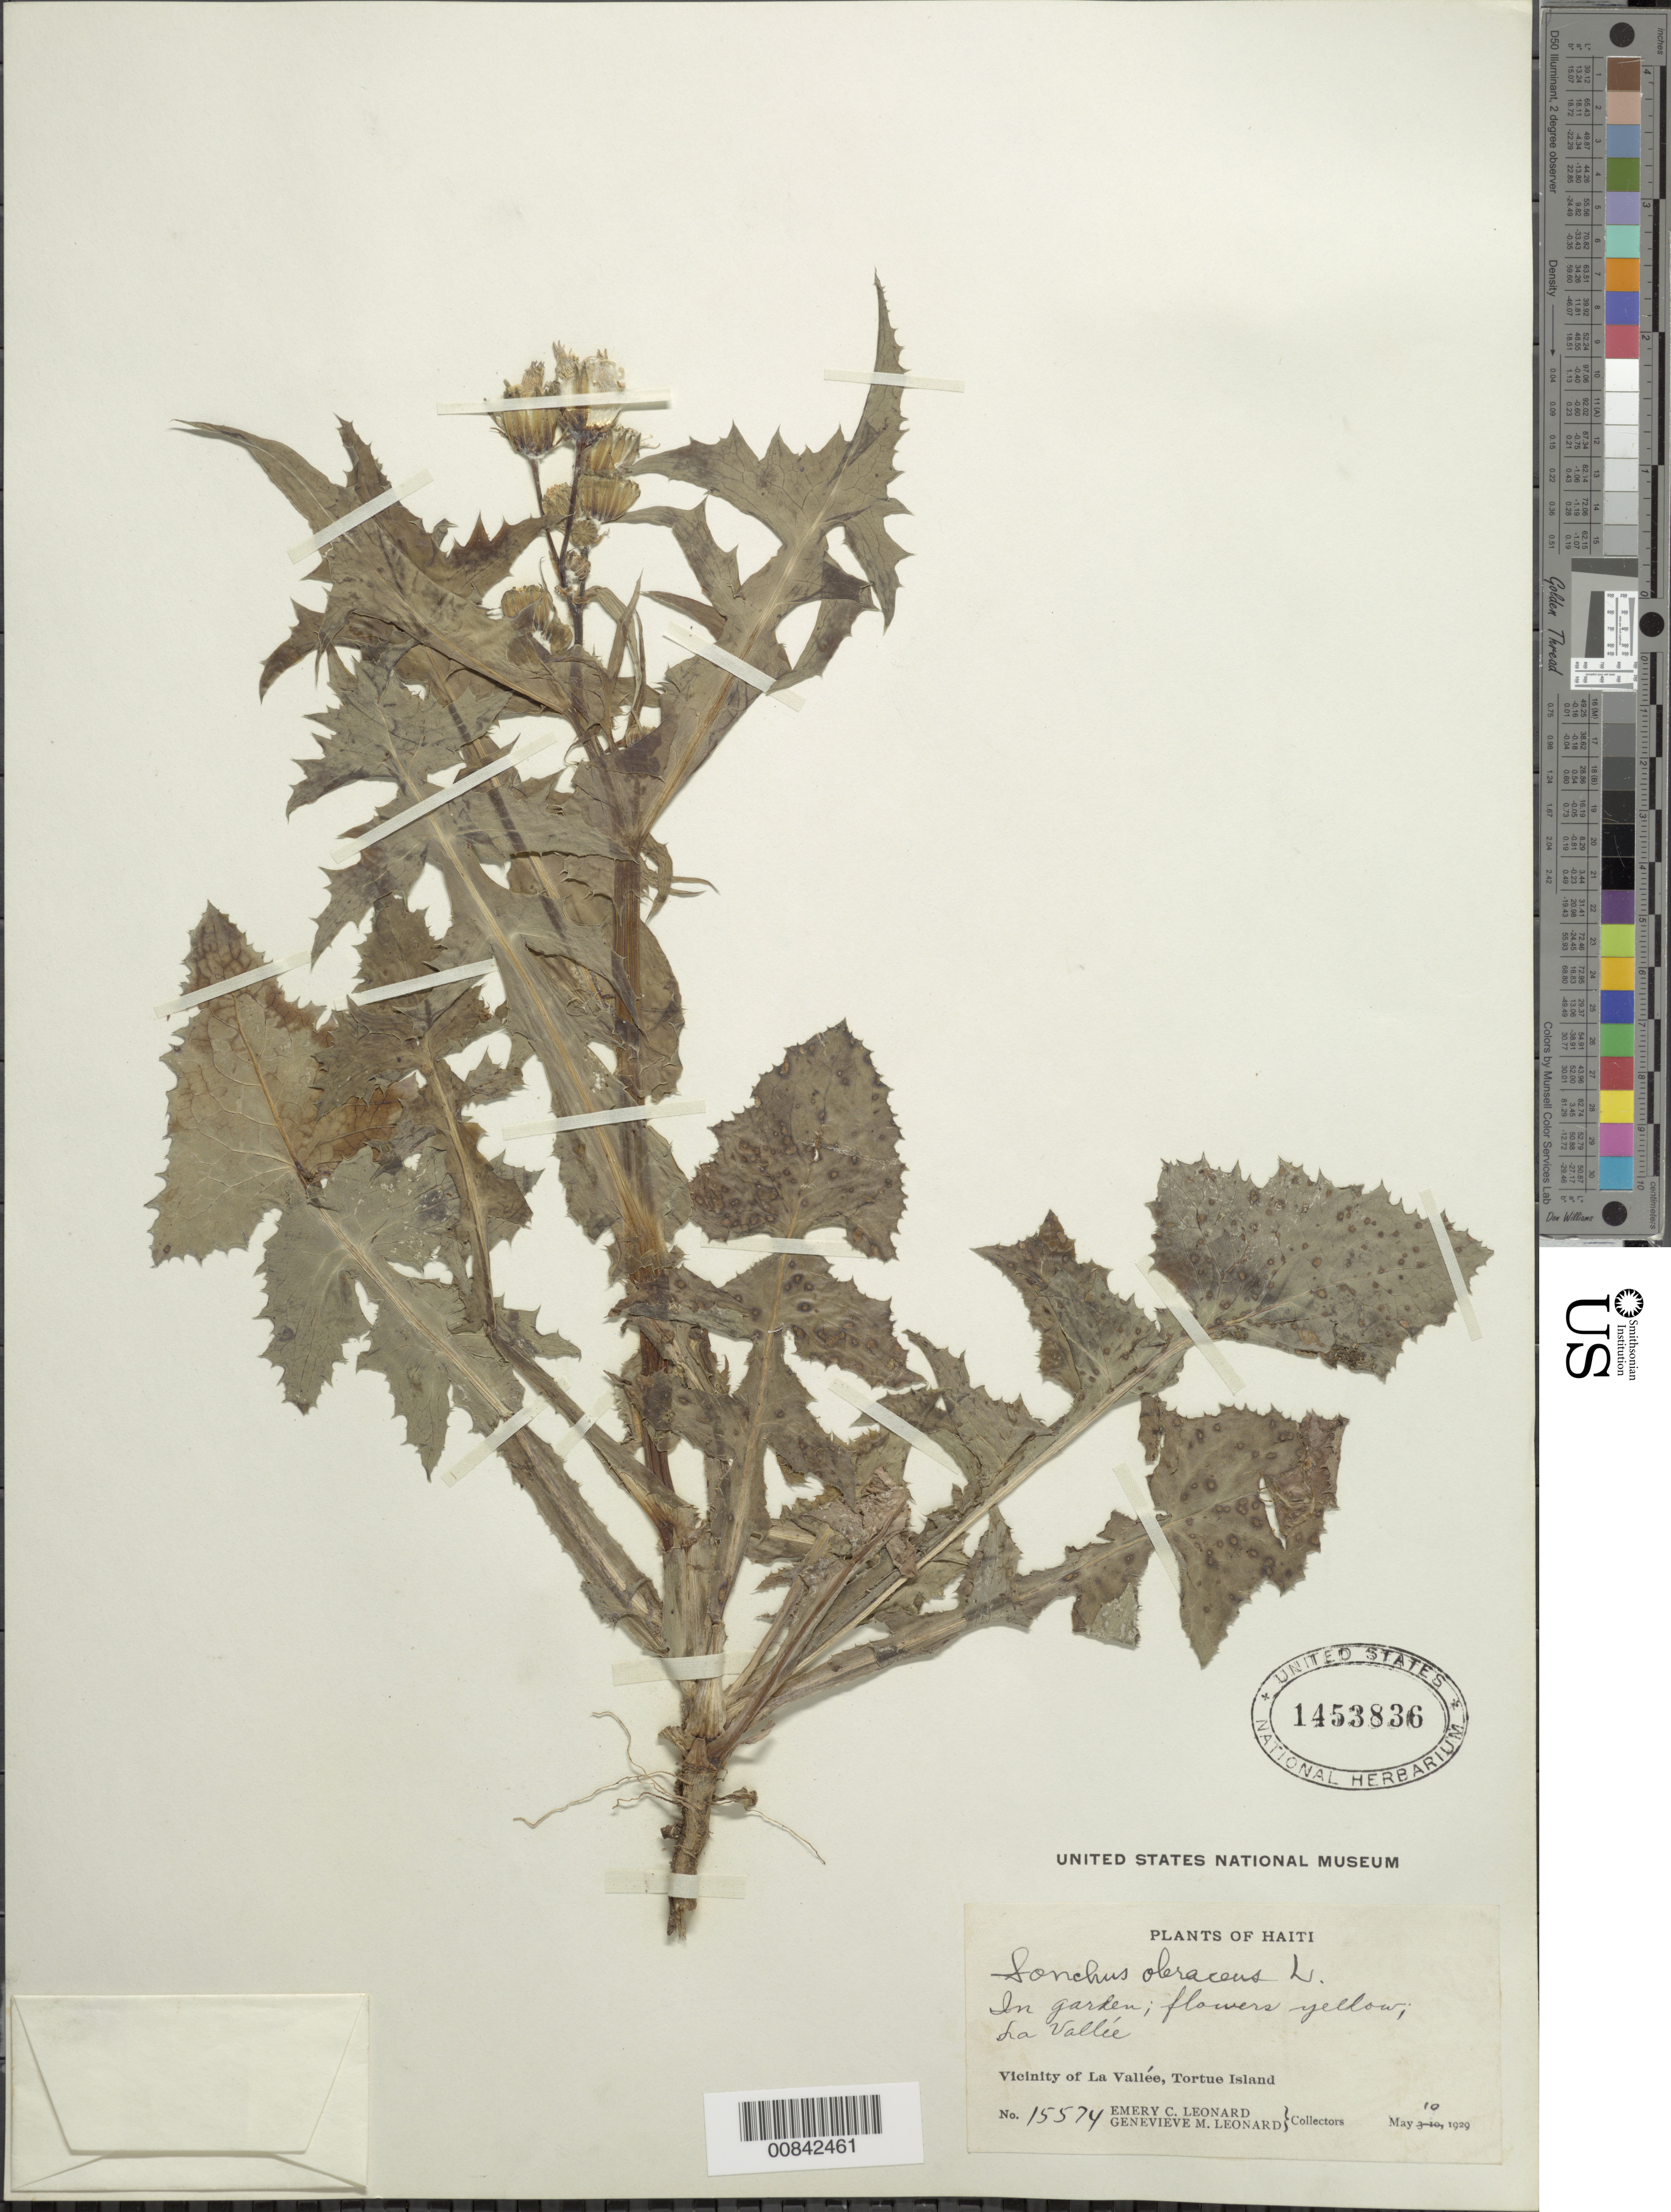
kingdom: Plantae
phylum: Tracheophyta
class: Magnoliopsida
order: Asterales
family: Asteraceae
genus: Sonchus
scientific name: Sonchus oleraceus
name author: L.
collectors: E. C. Leonard & G. M. Leonard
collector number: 15574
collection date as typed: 10 May 1929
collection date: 1929-05-10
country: Haiti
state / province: Nord-Ouest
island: Île de la Tortue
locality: Vicinity of La Vallée, in town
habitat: Garden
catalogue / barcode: US 1453836